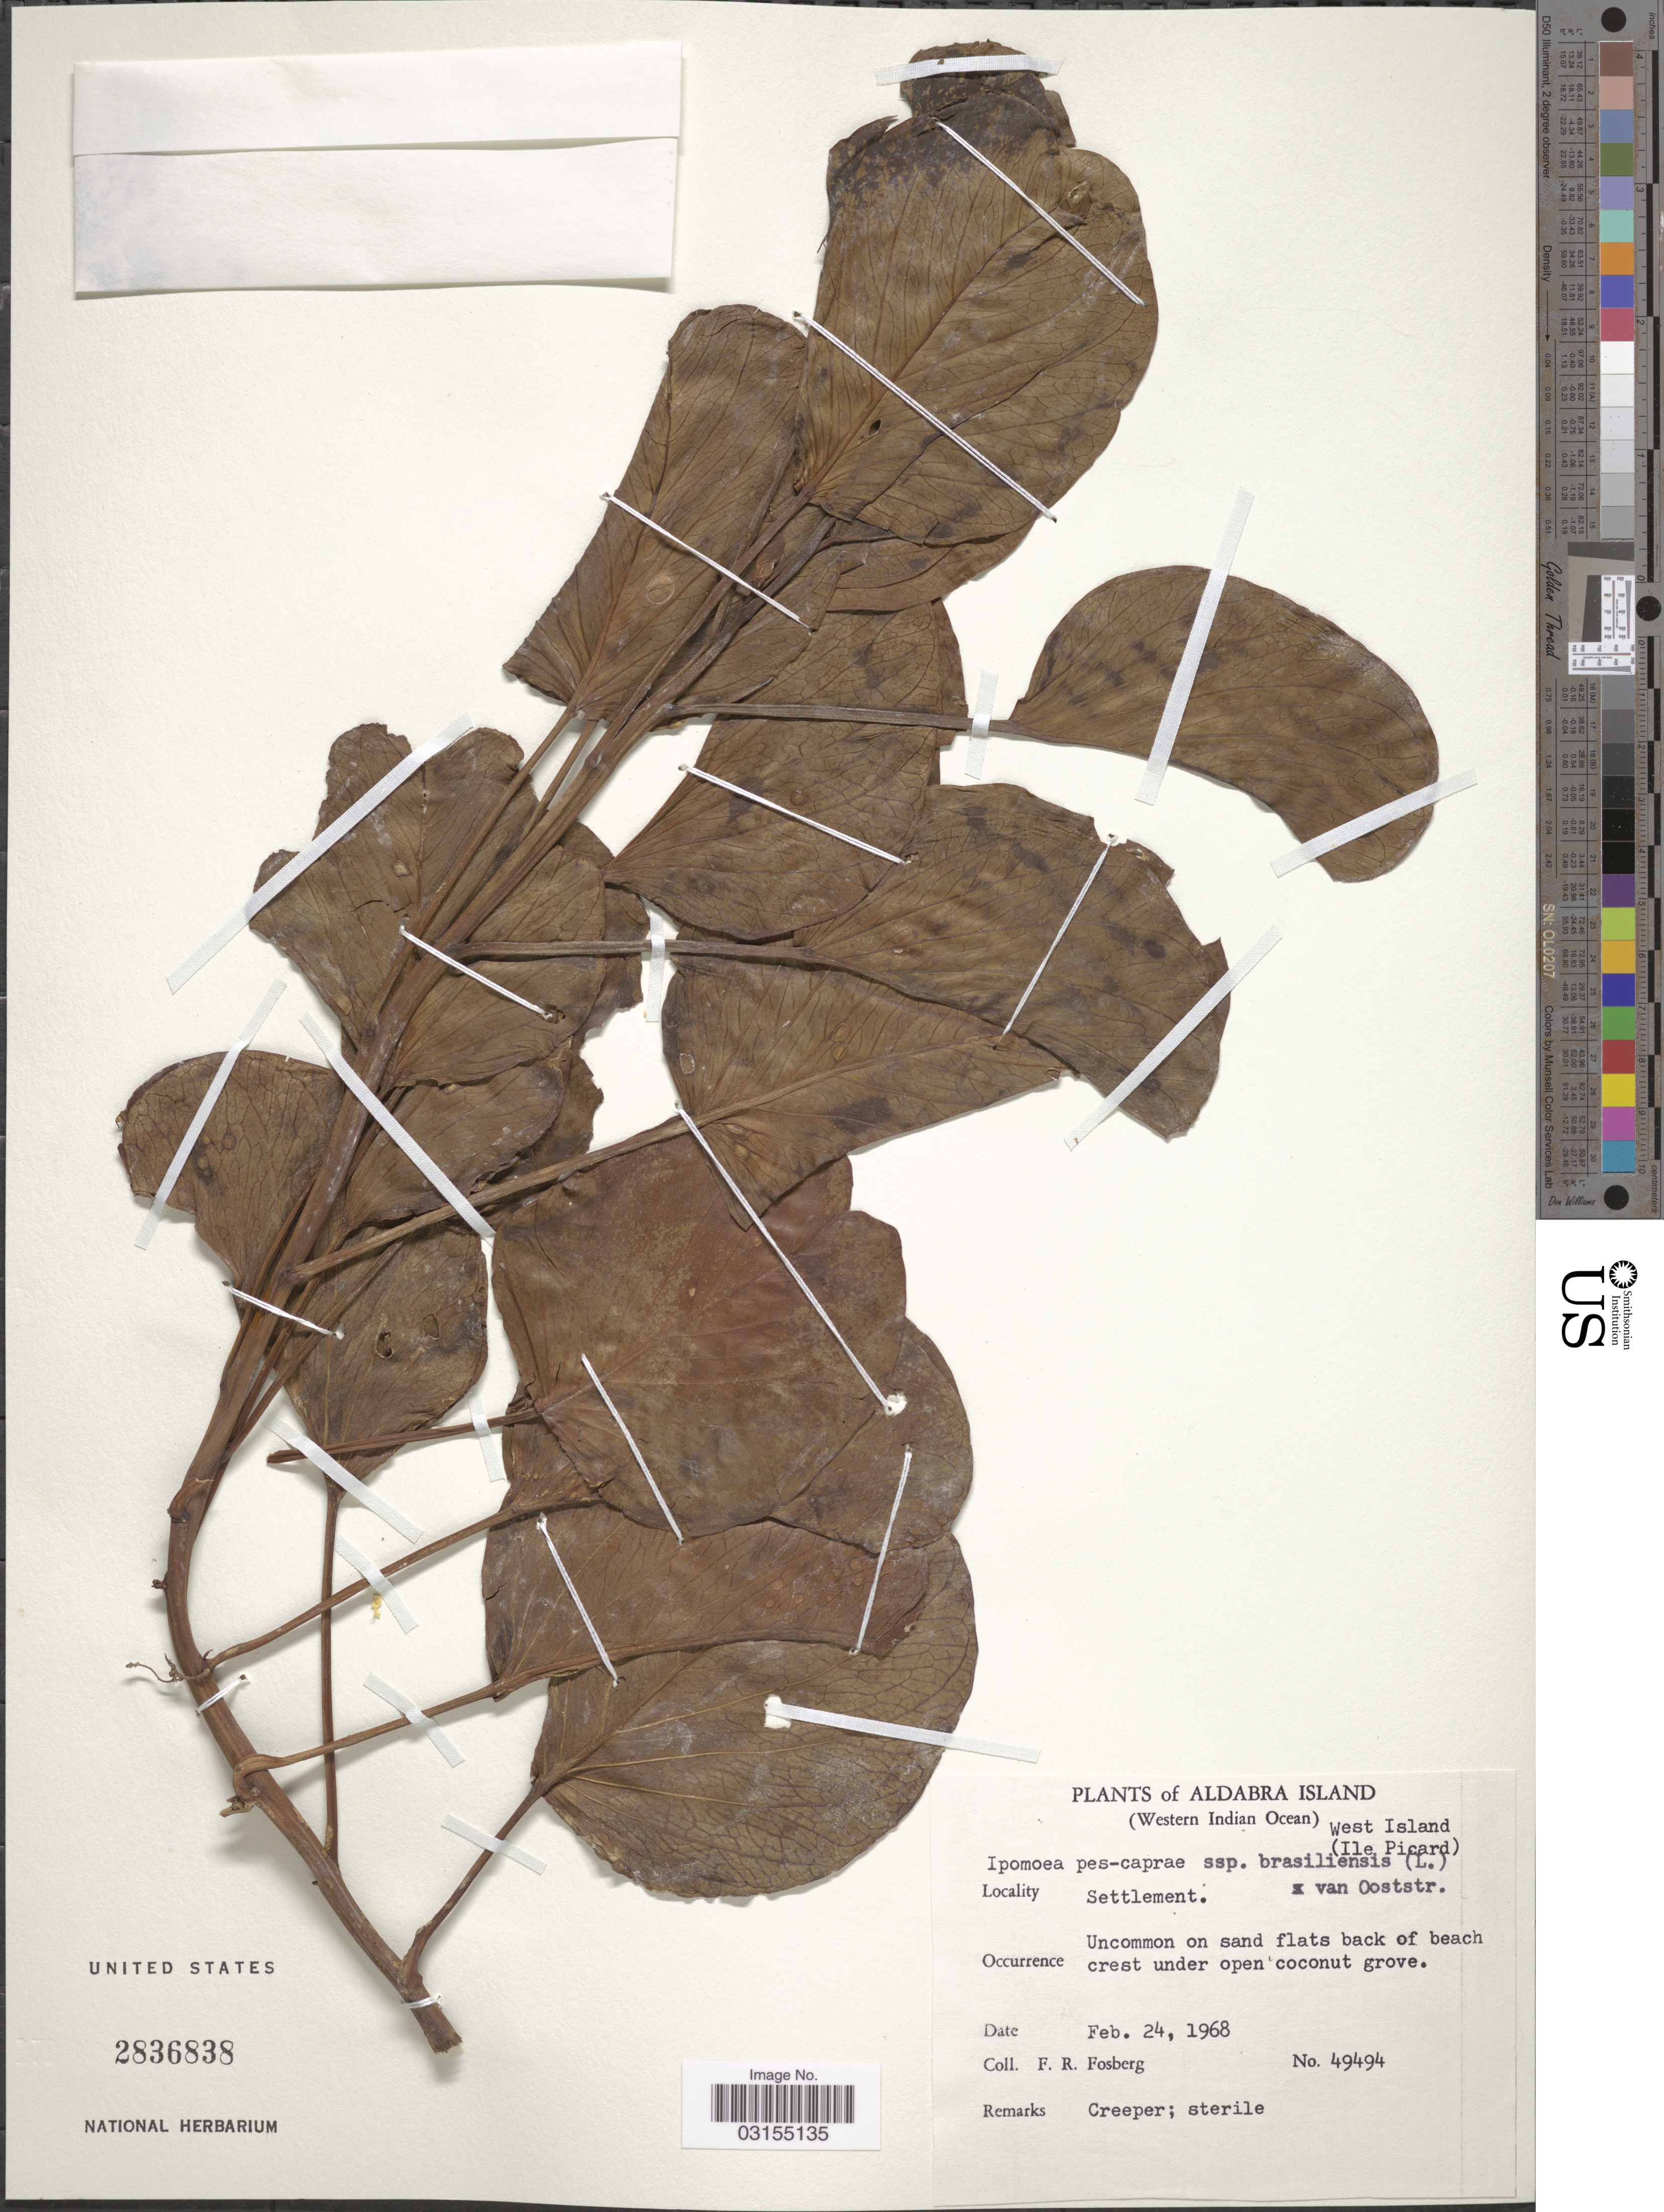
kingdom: Plantae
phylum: Tracheophyta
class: Magnoliopsida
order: Solanales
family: Convolvulaceae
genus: Ipomoea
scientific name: Ipomoea pes-caprae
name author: (L.) R. Br.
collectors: F. R. Fosberg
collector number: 49494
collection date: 1968-02-24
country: Seychelles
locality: Aldabra Island (Western Indian Ocean), West Island (Ile Picard). Settlement.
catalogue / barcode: US 2836838